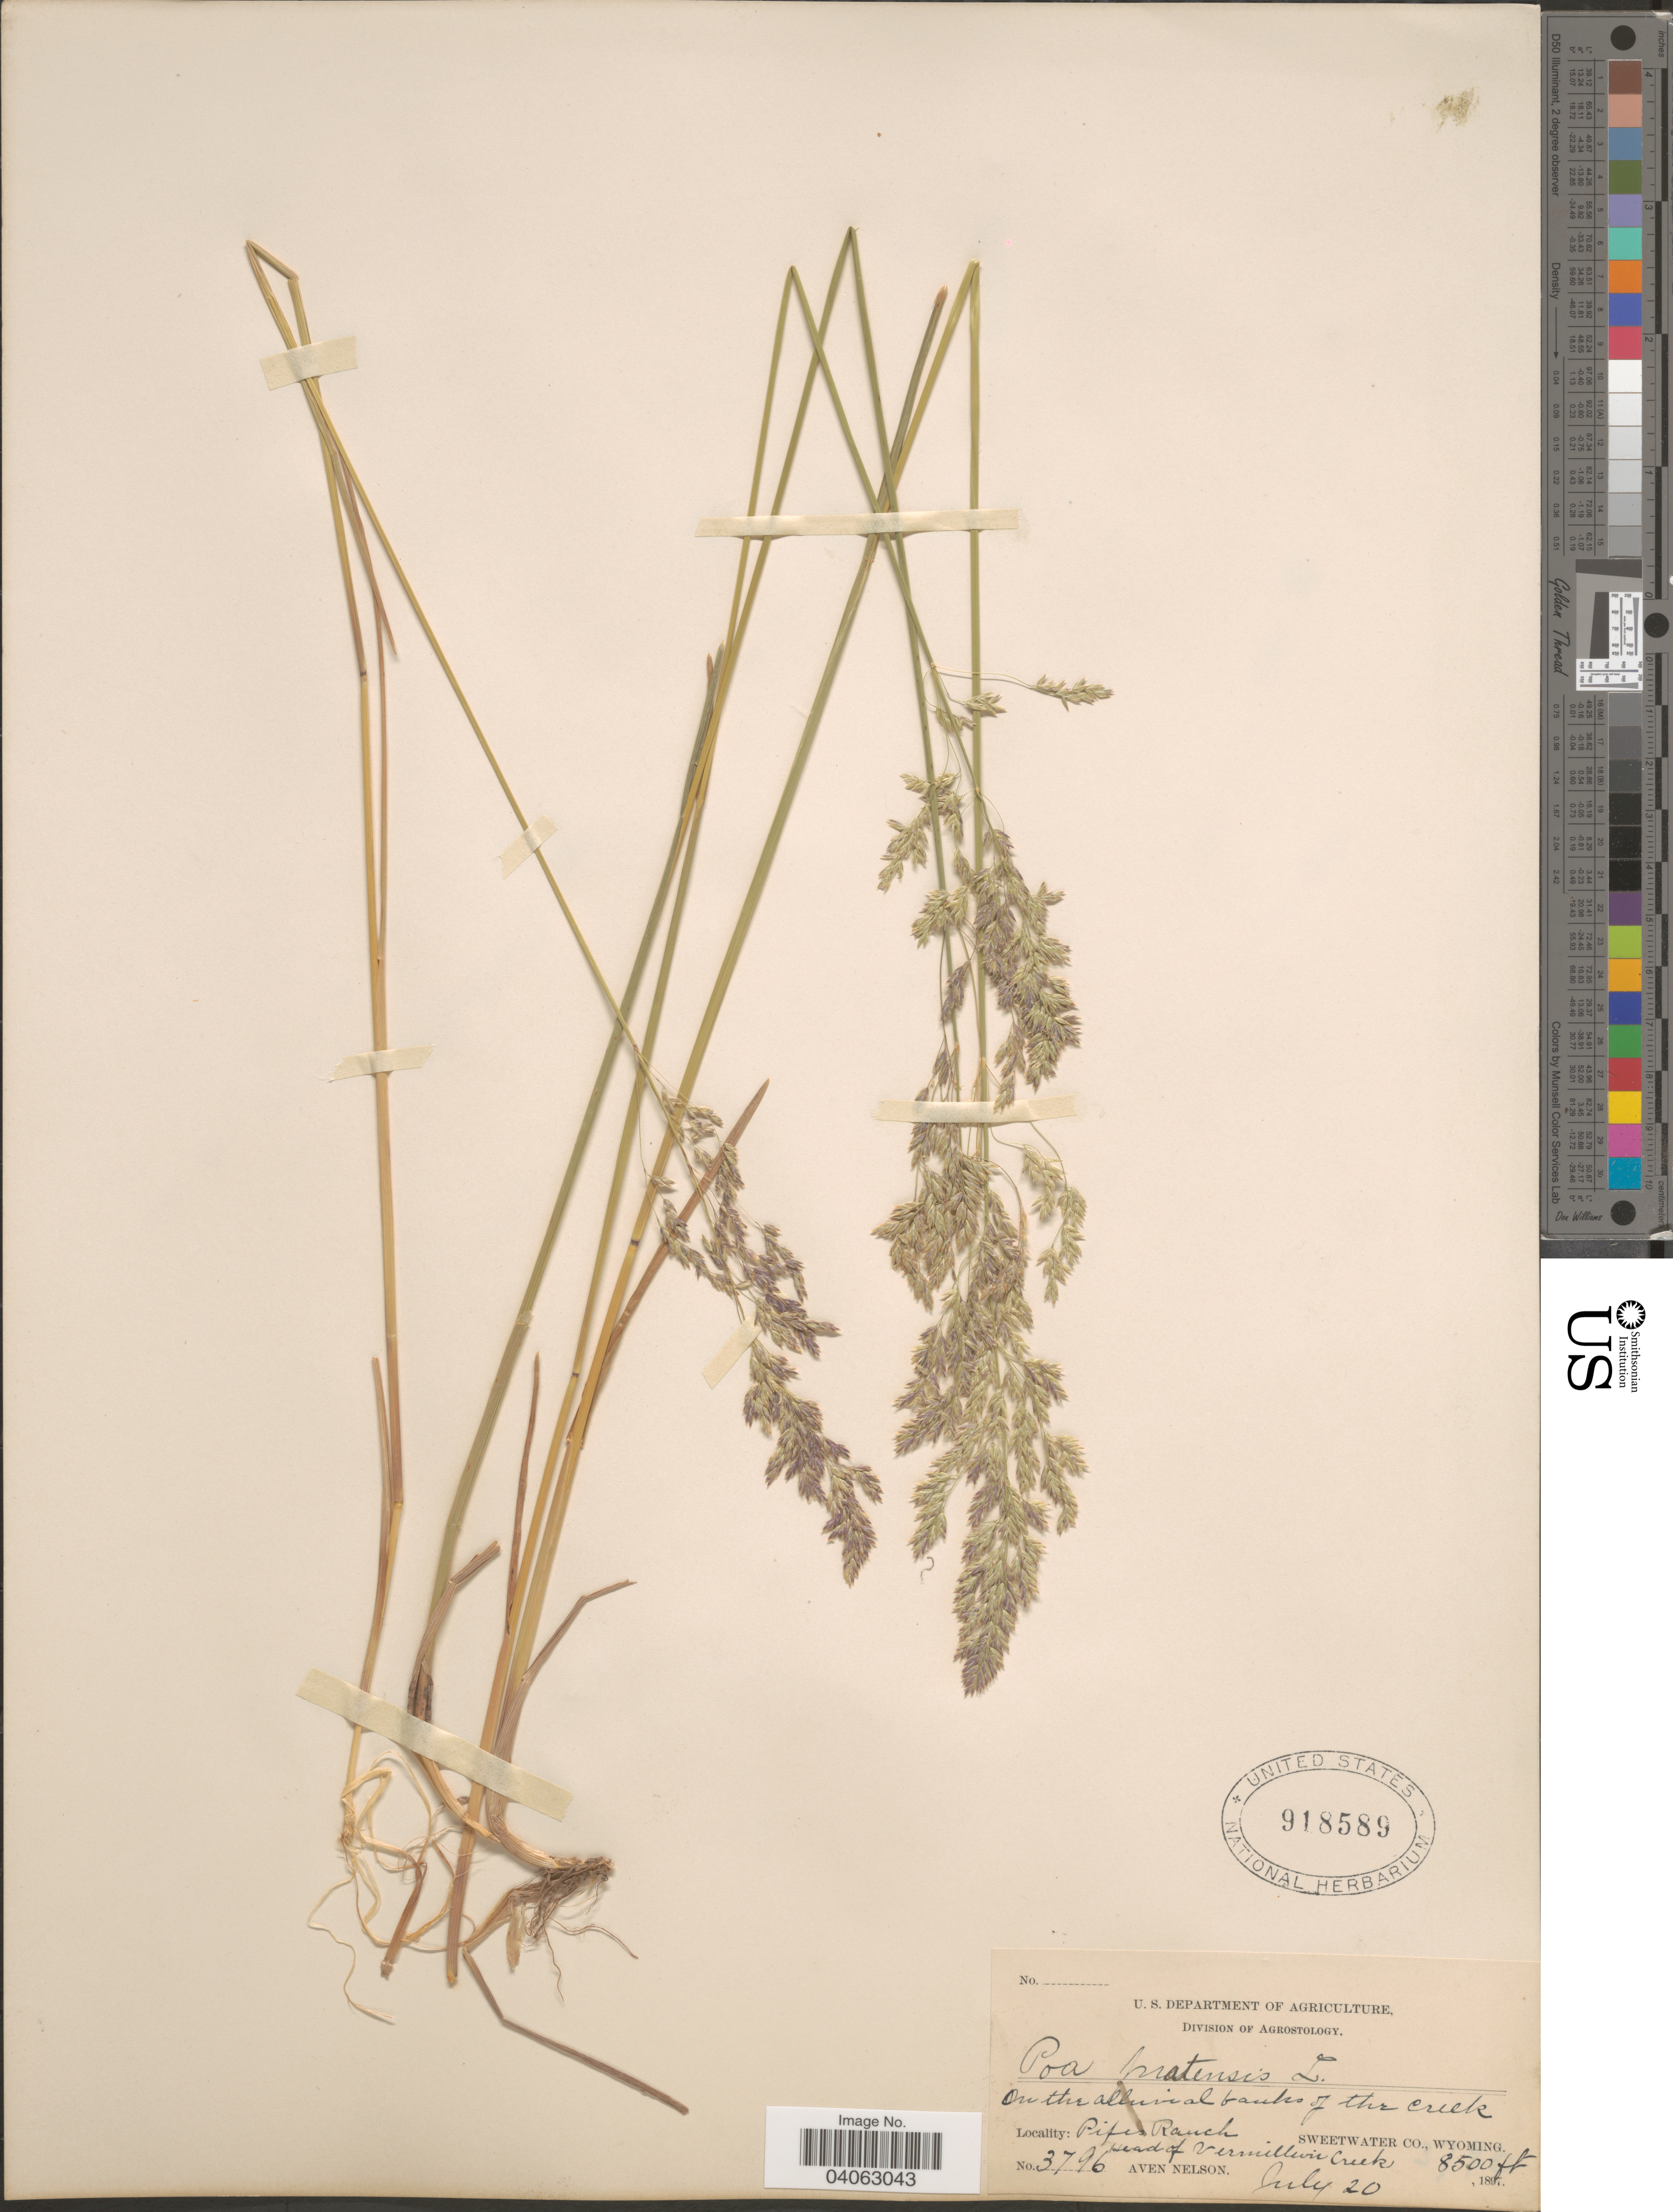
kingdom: Plantae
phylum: Tracheophyta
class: Liliopsida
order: Poales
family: Poaceae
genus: Poa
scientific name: Poa pratensis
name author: L.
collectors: A. Nelson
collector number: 3796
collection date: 1897-07-20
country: United States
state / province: Wyoming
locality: On the alluvial banks of the creek. Pikes Ranchs. Head of Vermillion Creek. Sweetwater Co.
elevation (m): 2591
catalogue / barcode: US 918589